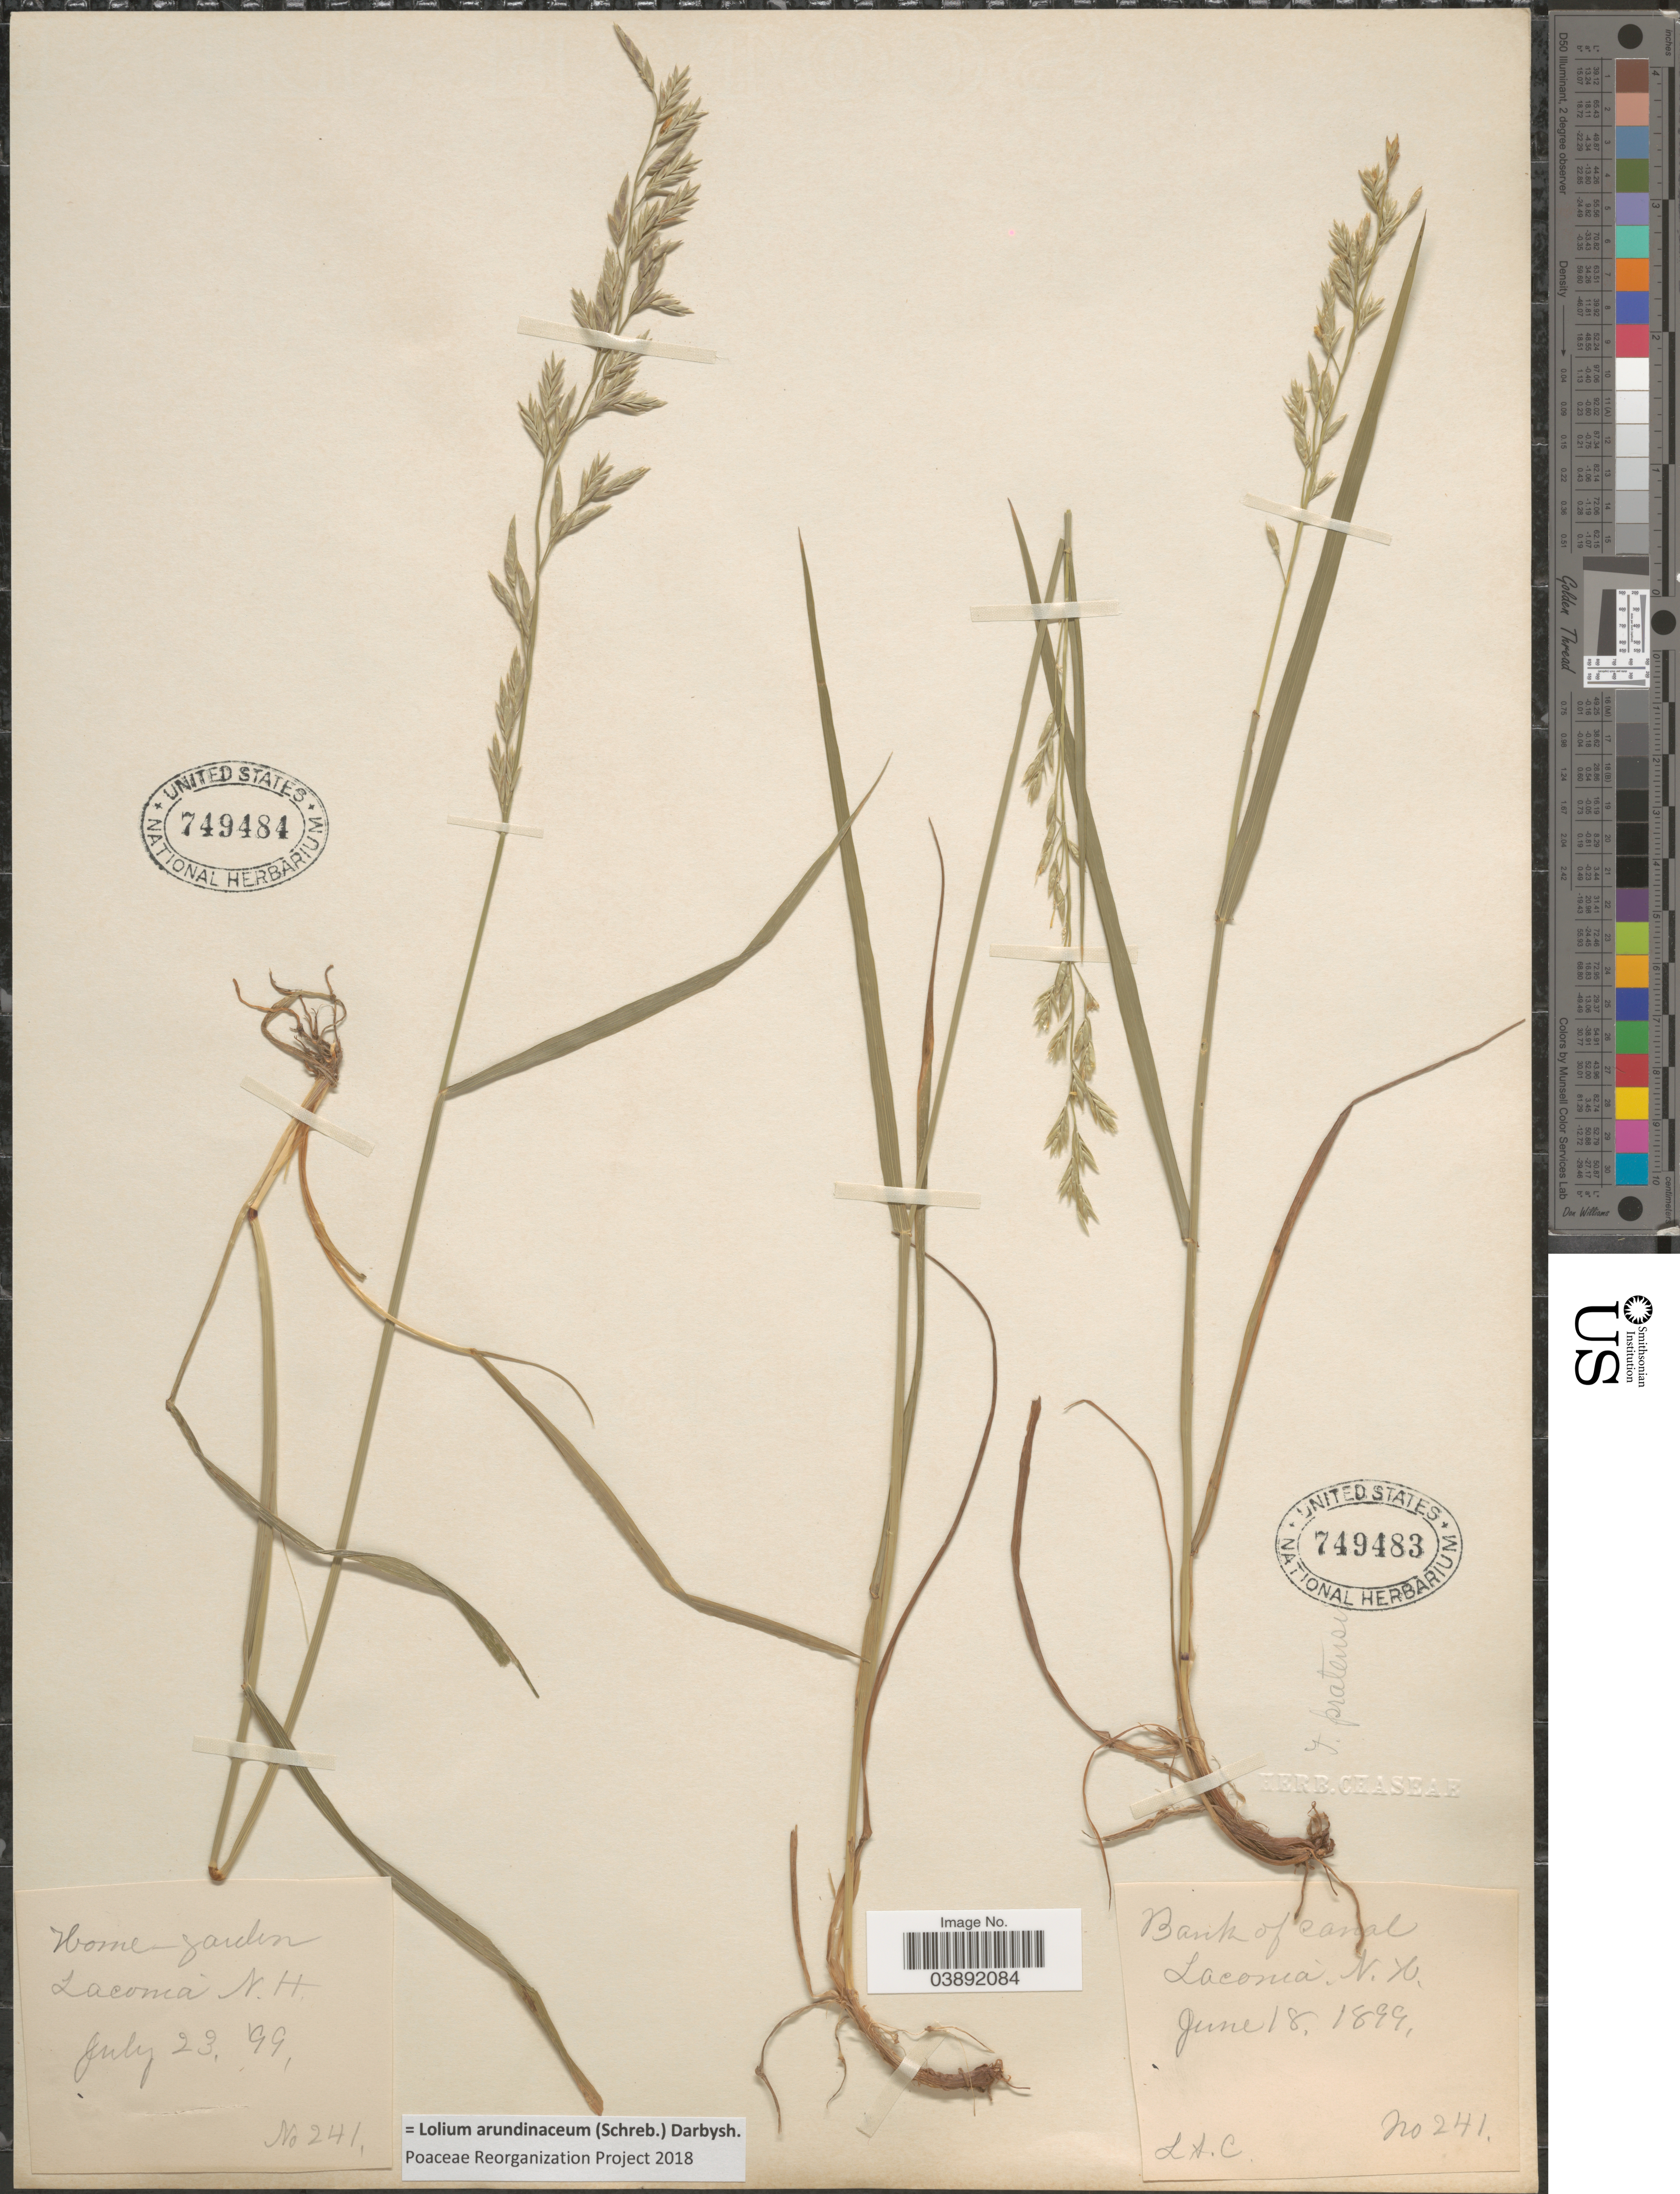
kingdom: Plantae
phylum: Tracheophyta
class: Liliopsida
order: Poales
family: Poaceae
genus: Lolium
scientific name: Lolium arundinaceum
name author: (Schreb.) Darbysh.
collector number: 241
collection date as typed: Transcribed d/m/y: 23/7/99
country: United States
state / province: New Hampshire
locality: Laconia.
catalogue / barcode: US 749484-2